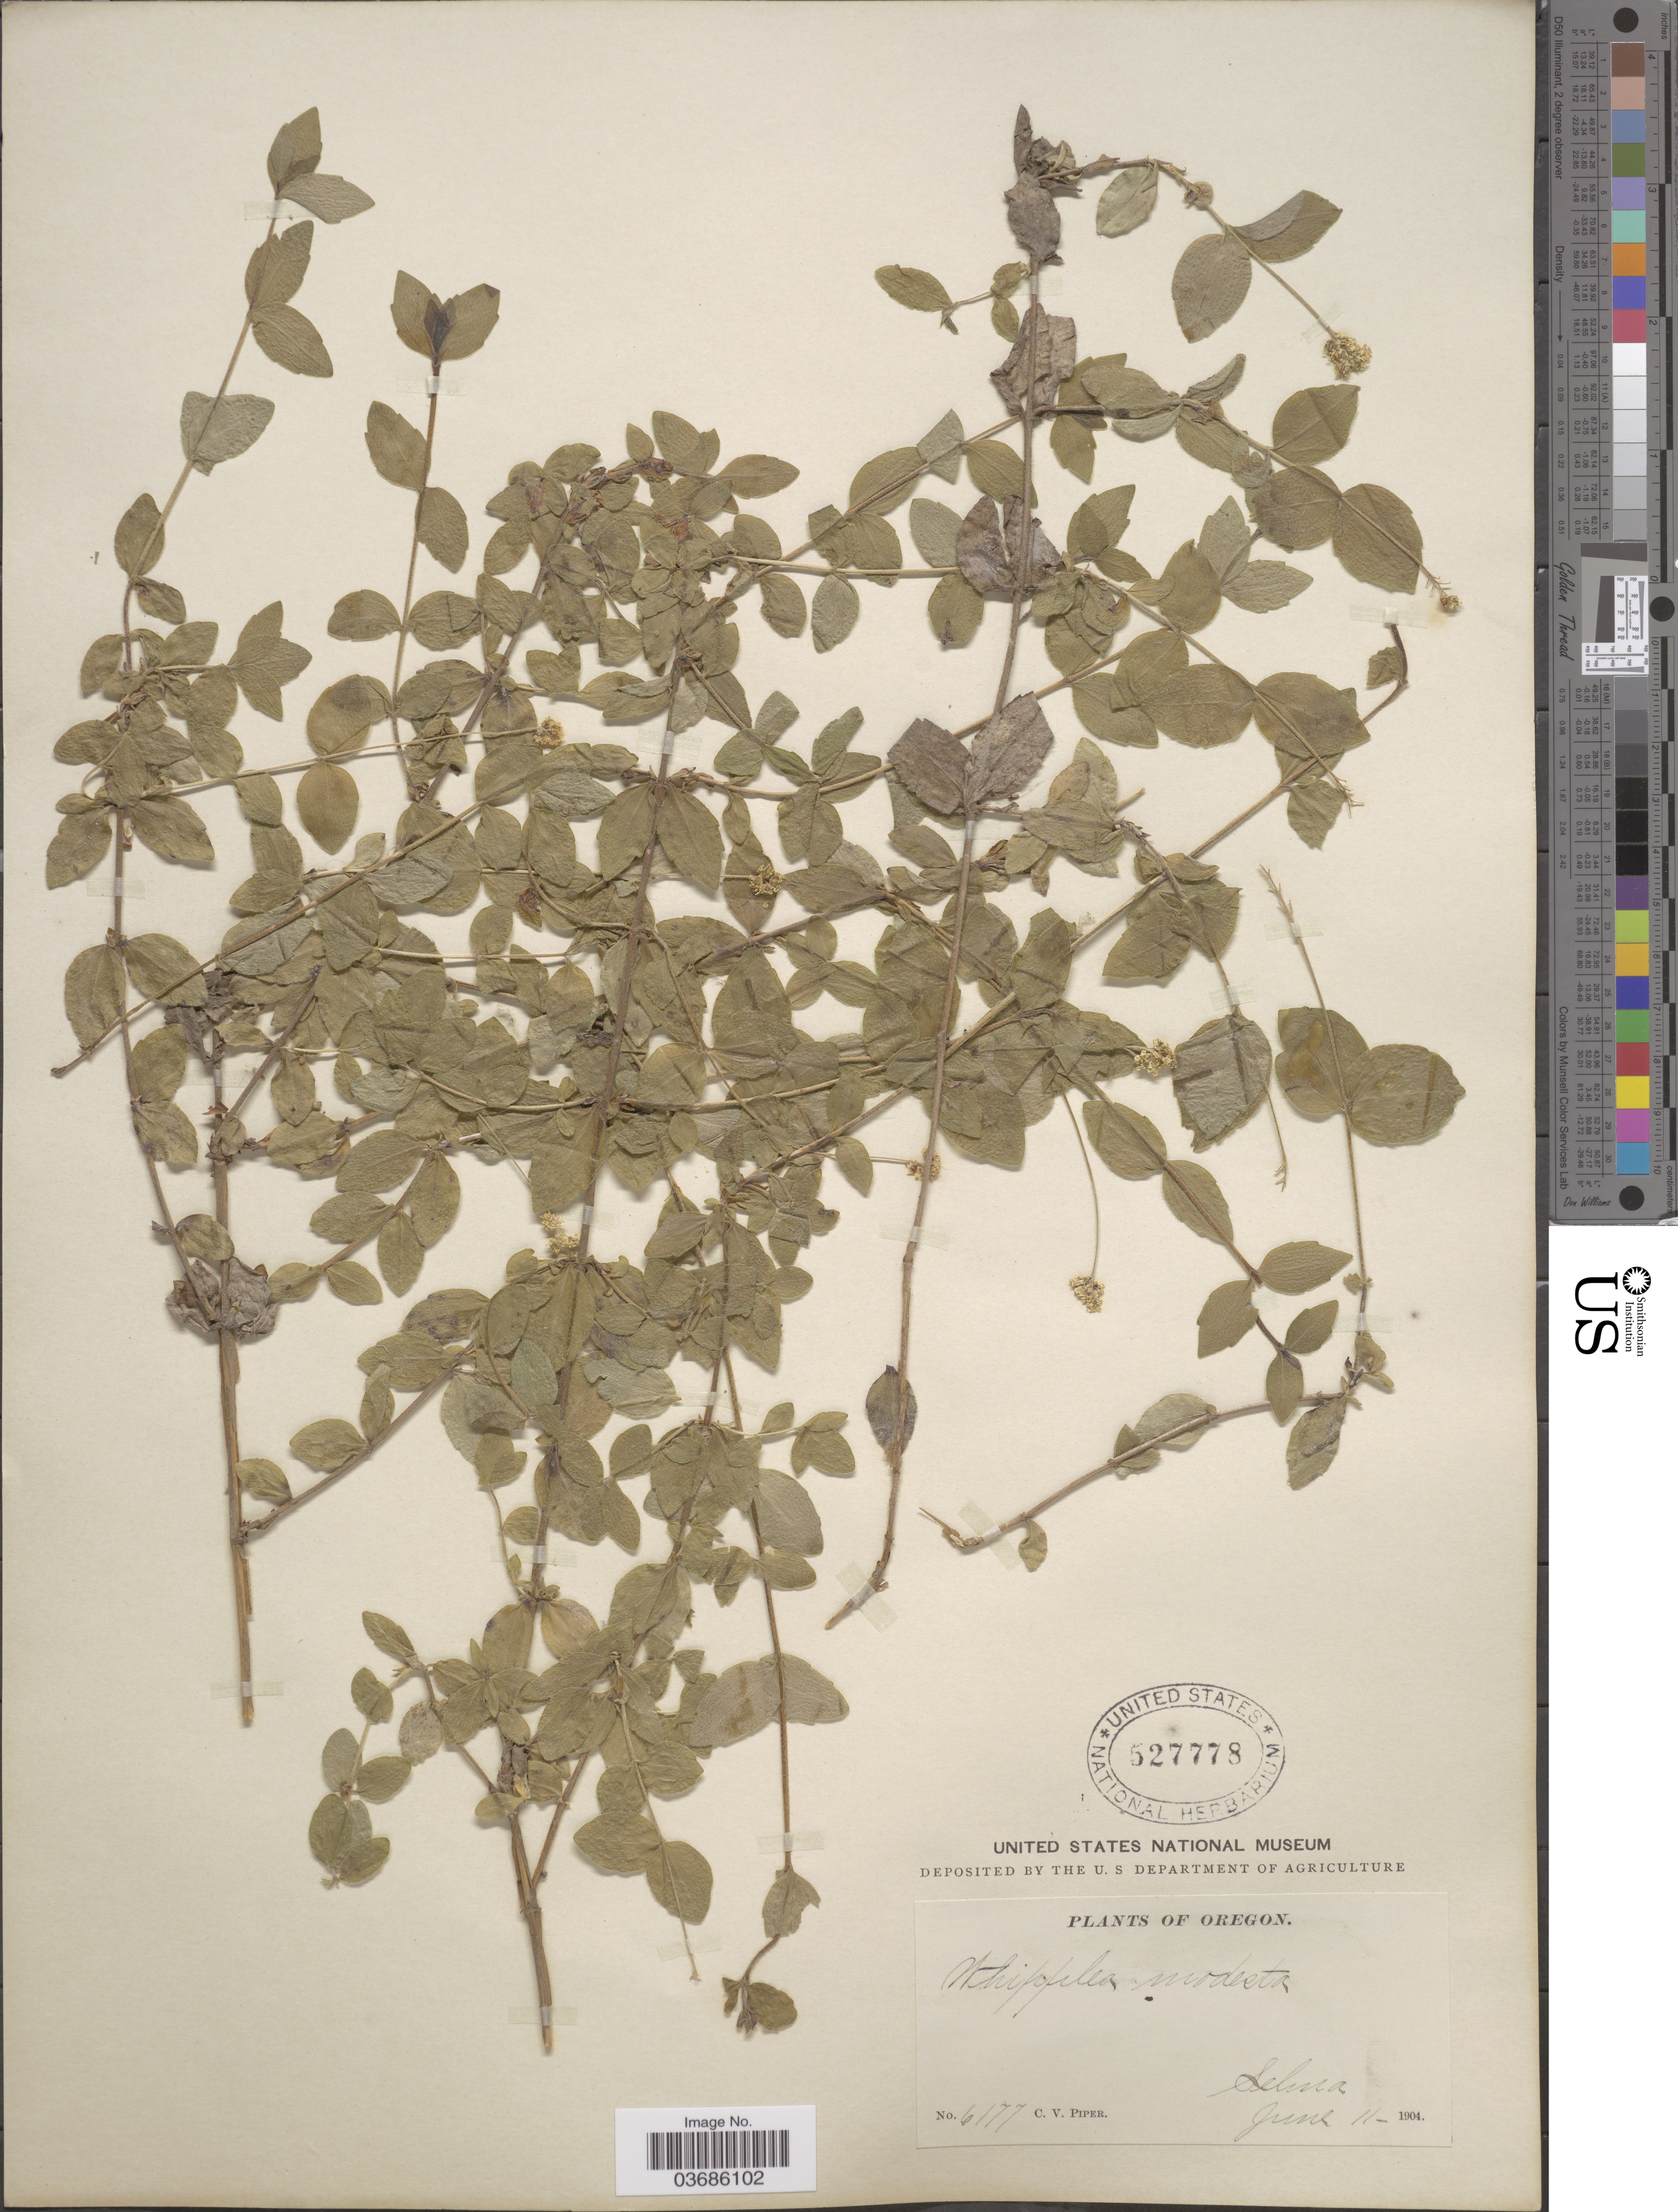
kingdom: Plantae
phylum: Tracheophyta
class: Magnoliopsida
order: Cornales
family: Hydrangeaceae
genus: Whipplea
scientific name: Whipplea modesta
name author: Torr.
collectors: C. V. Piper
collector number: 6177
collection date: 1904-06-11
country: United States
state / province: Oregon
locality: Selma.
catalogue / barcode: US 527778